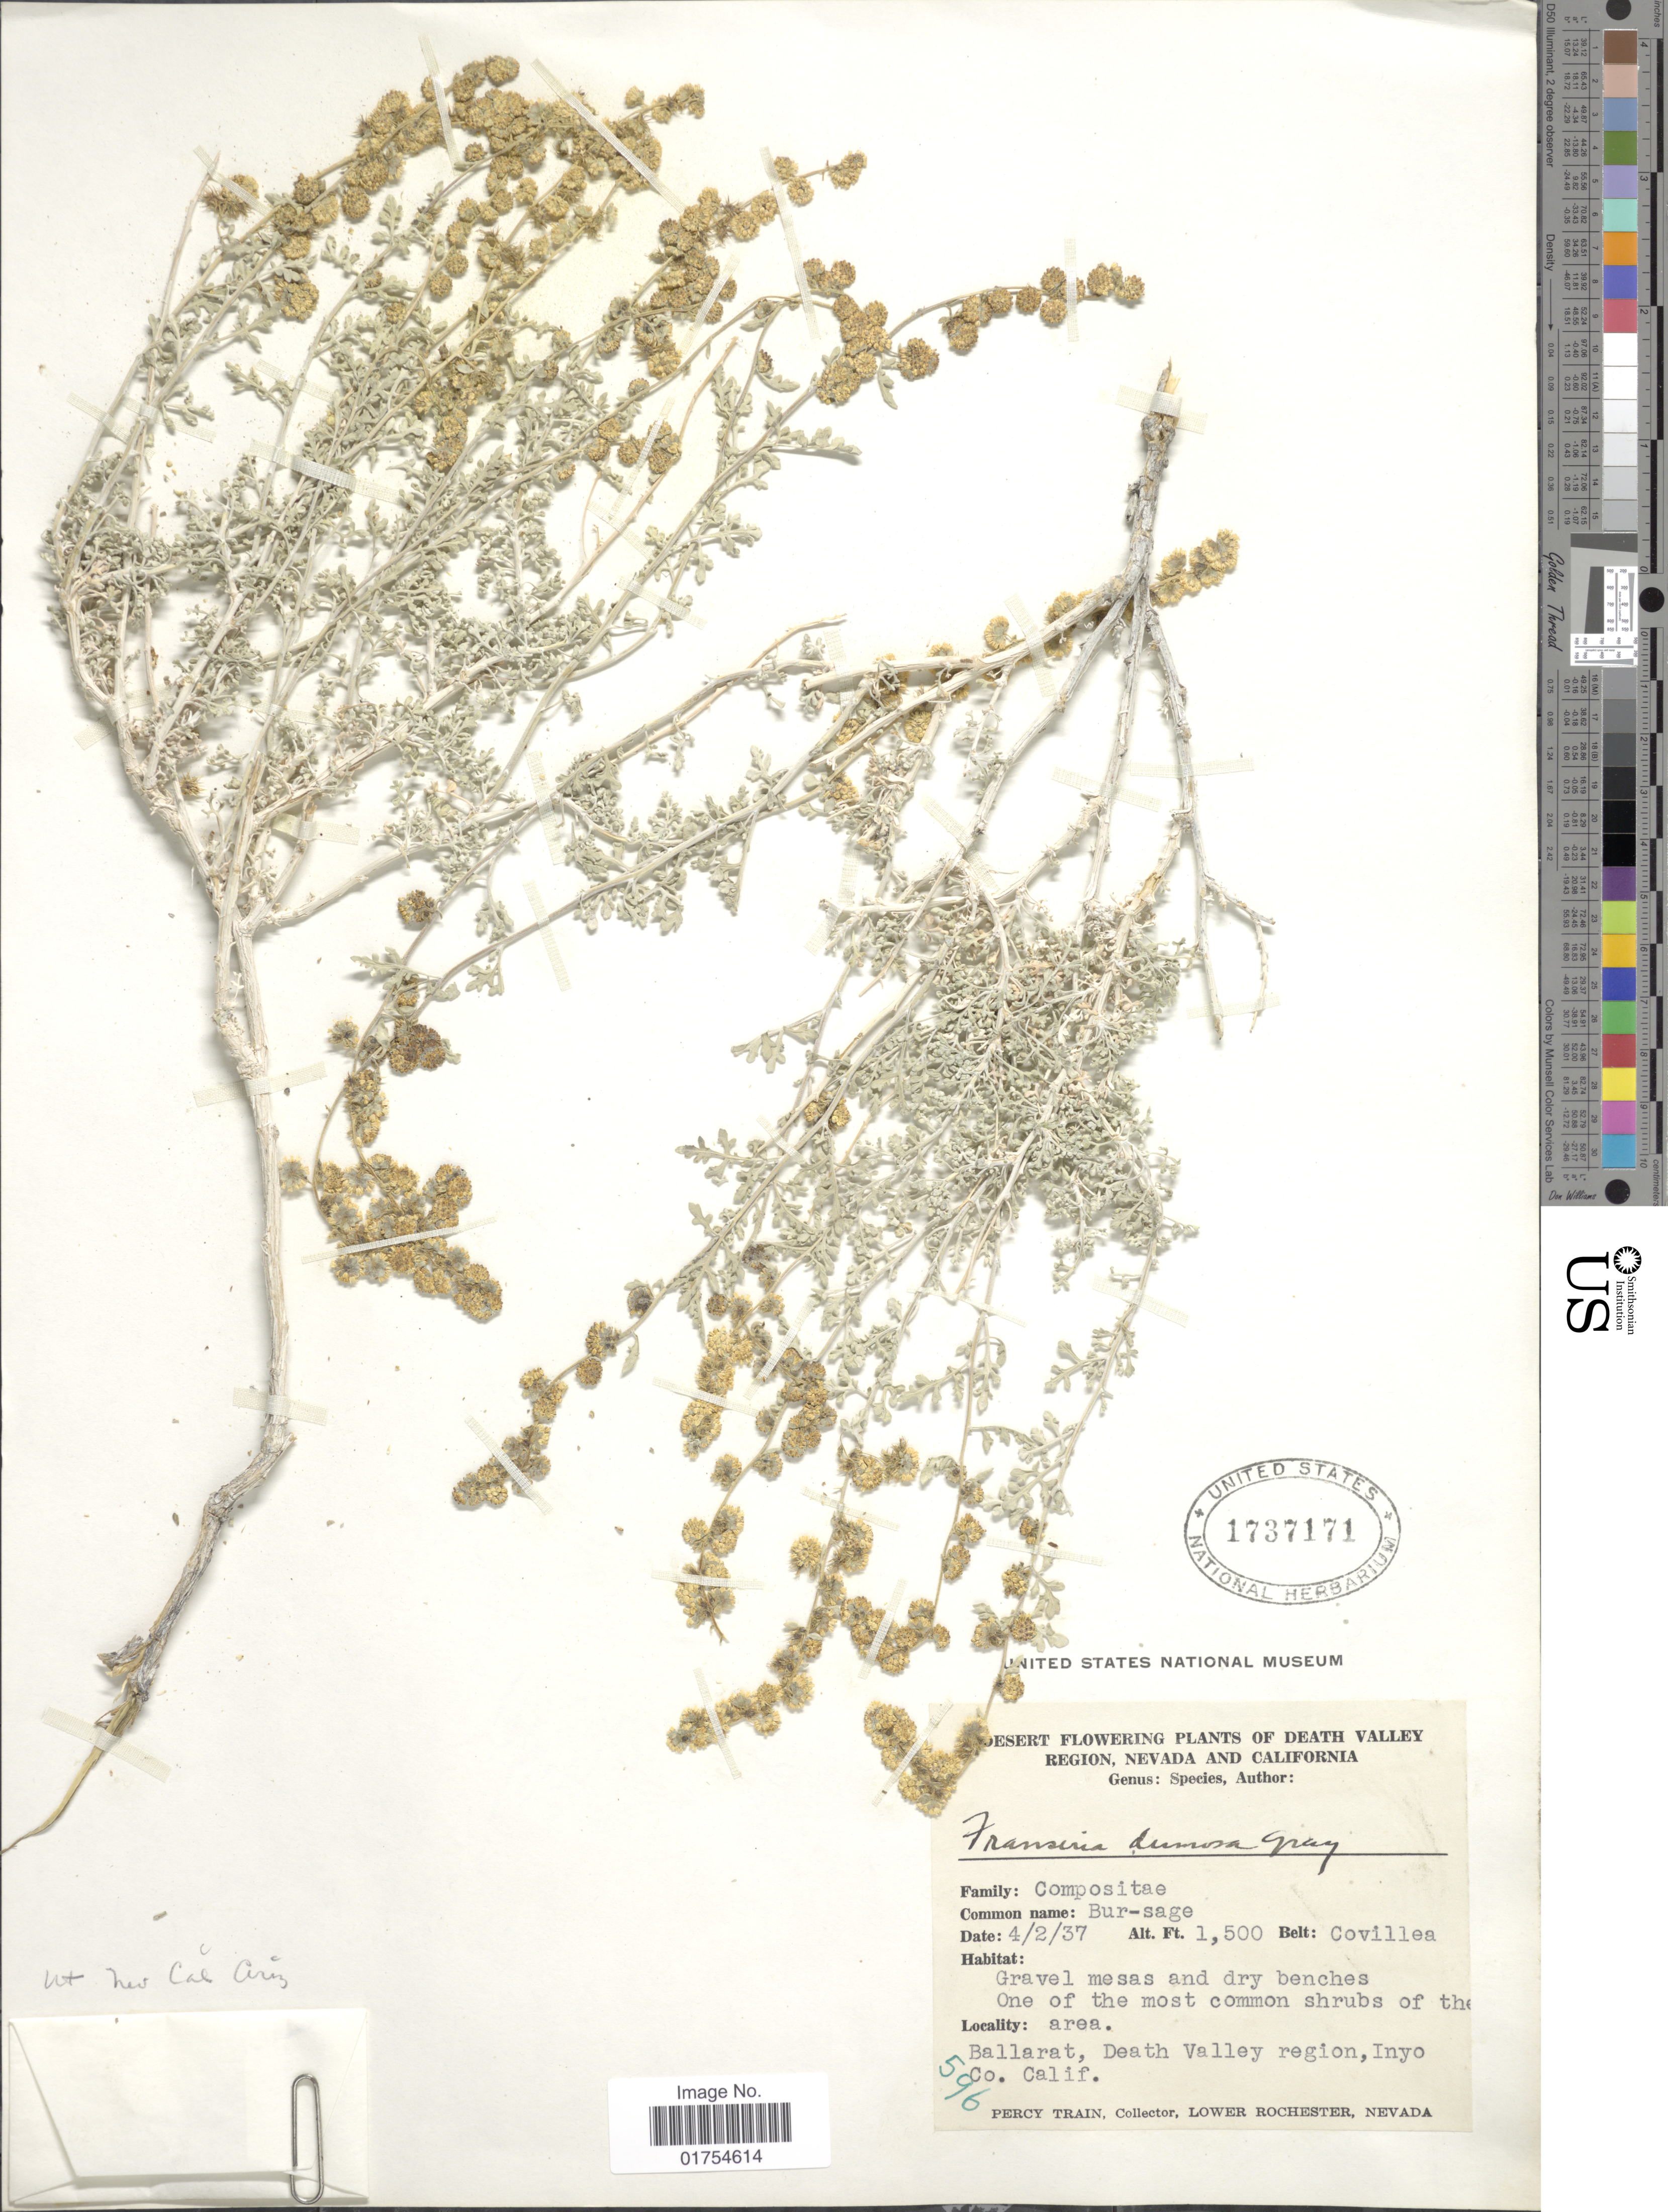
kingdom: Plantae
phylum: Tracheophyta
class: Magnoliopsida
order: Asterales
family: Asteraceae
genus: Franseria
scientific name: Franseria dumosa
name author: A. Gray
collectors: P. Train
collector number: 596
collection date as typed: Transcribed d/m/y: 2/4/37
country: United States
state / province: California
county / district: Inyo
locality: Death Valley Region, Nevada and California, Ballarat, Death Valley region, Inyo Co., Calif.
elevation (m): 457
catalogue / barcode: US 1737171